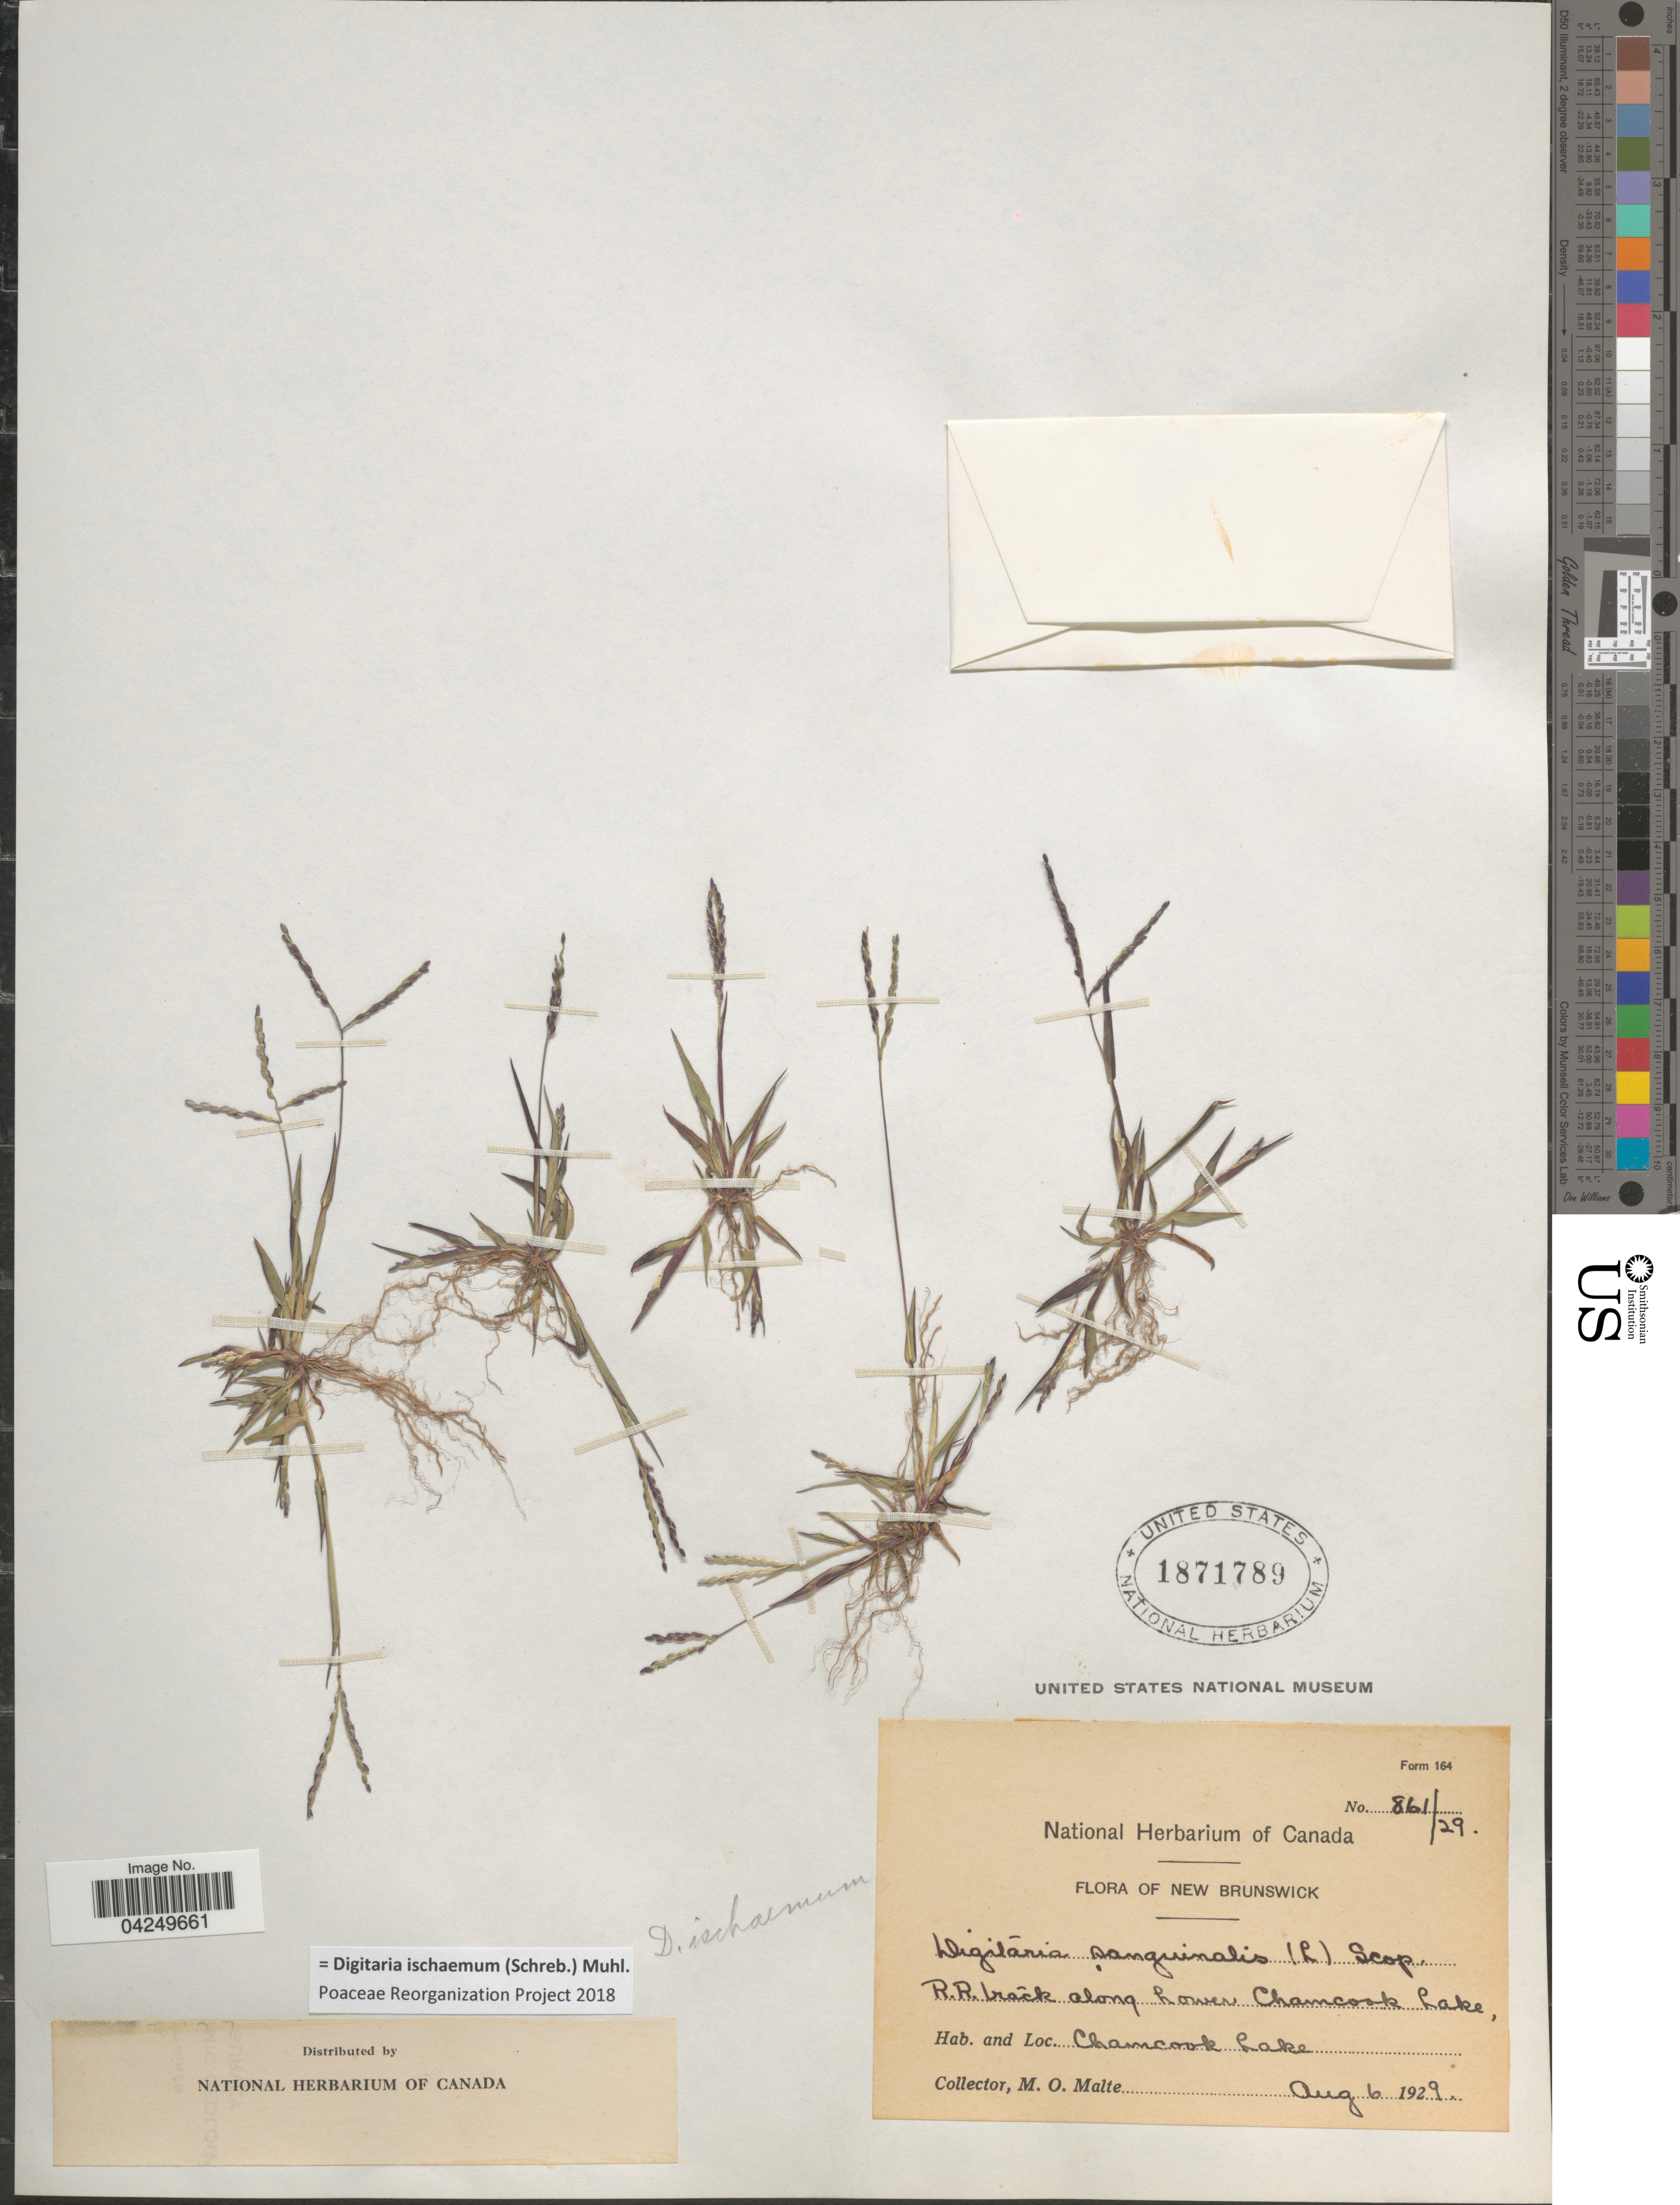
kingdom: Plantae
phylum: Tracheophyta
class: Liliopsida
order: Poales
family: Poaceae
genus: Digitaria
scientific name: Digitaria ischaemum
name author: (Schreber) Schreber ex Muhl.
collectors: M. O. Malte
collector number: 861/29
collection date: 1929-08-06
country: Canada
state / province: New Brunswick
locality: R.R. track along lower Chamcook Lake, Chamcook Lake.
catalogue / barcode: US 1871789